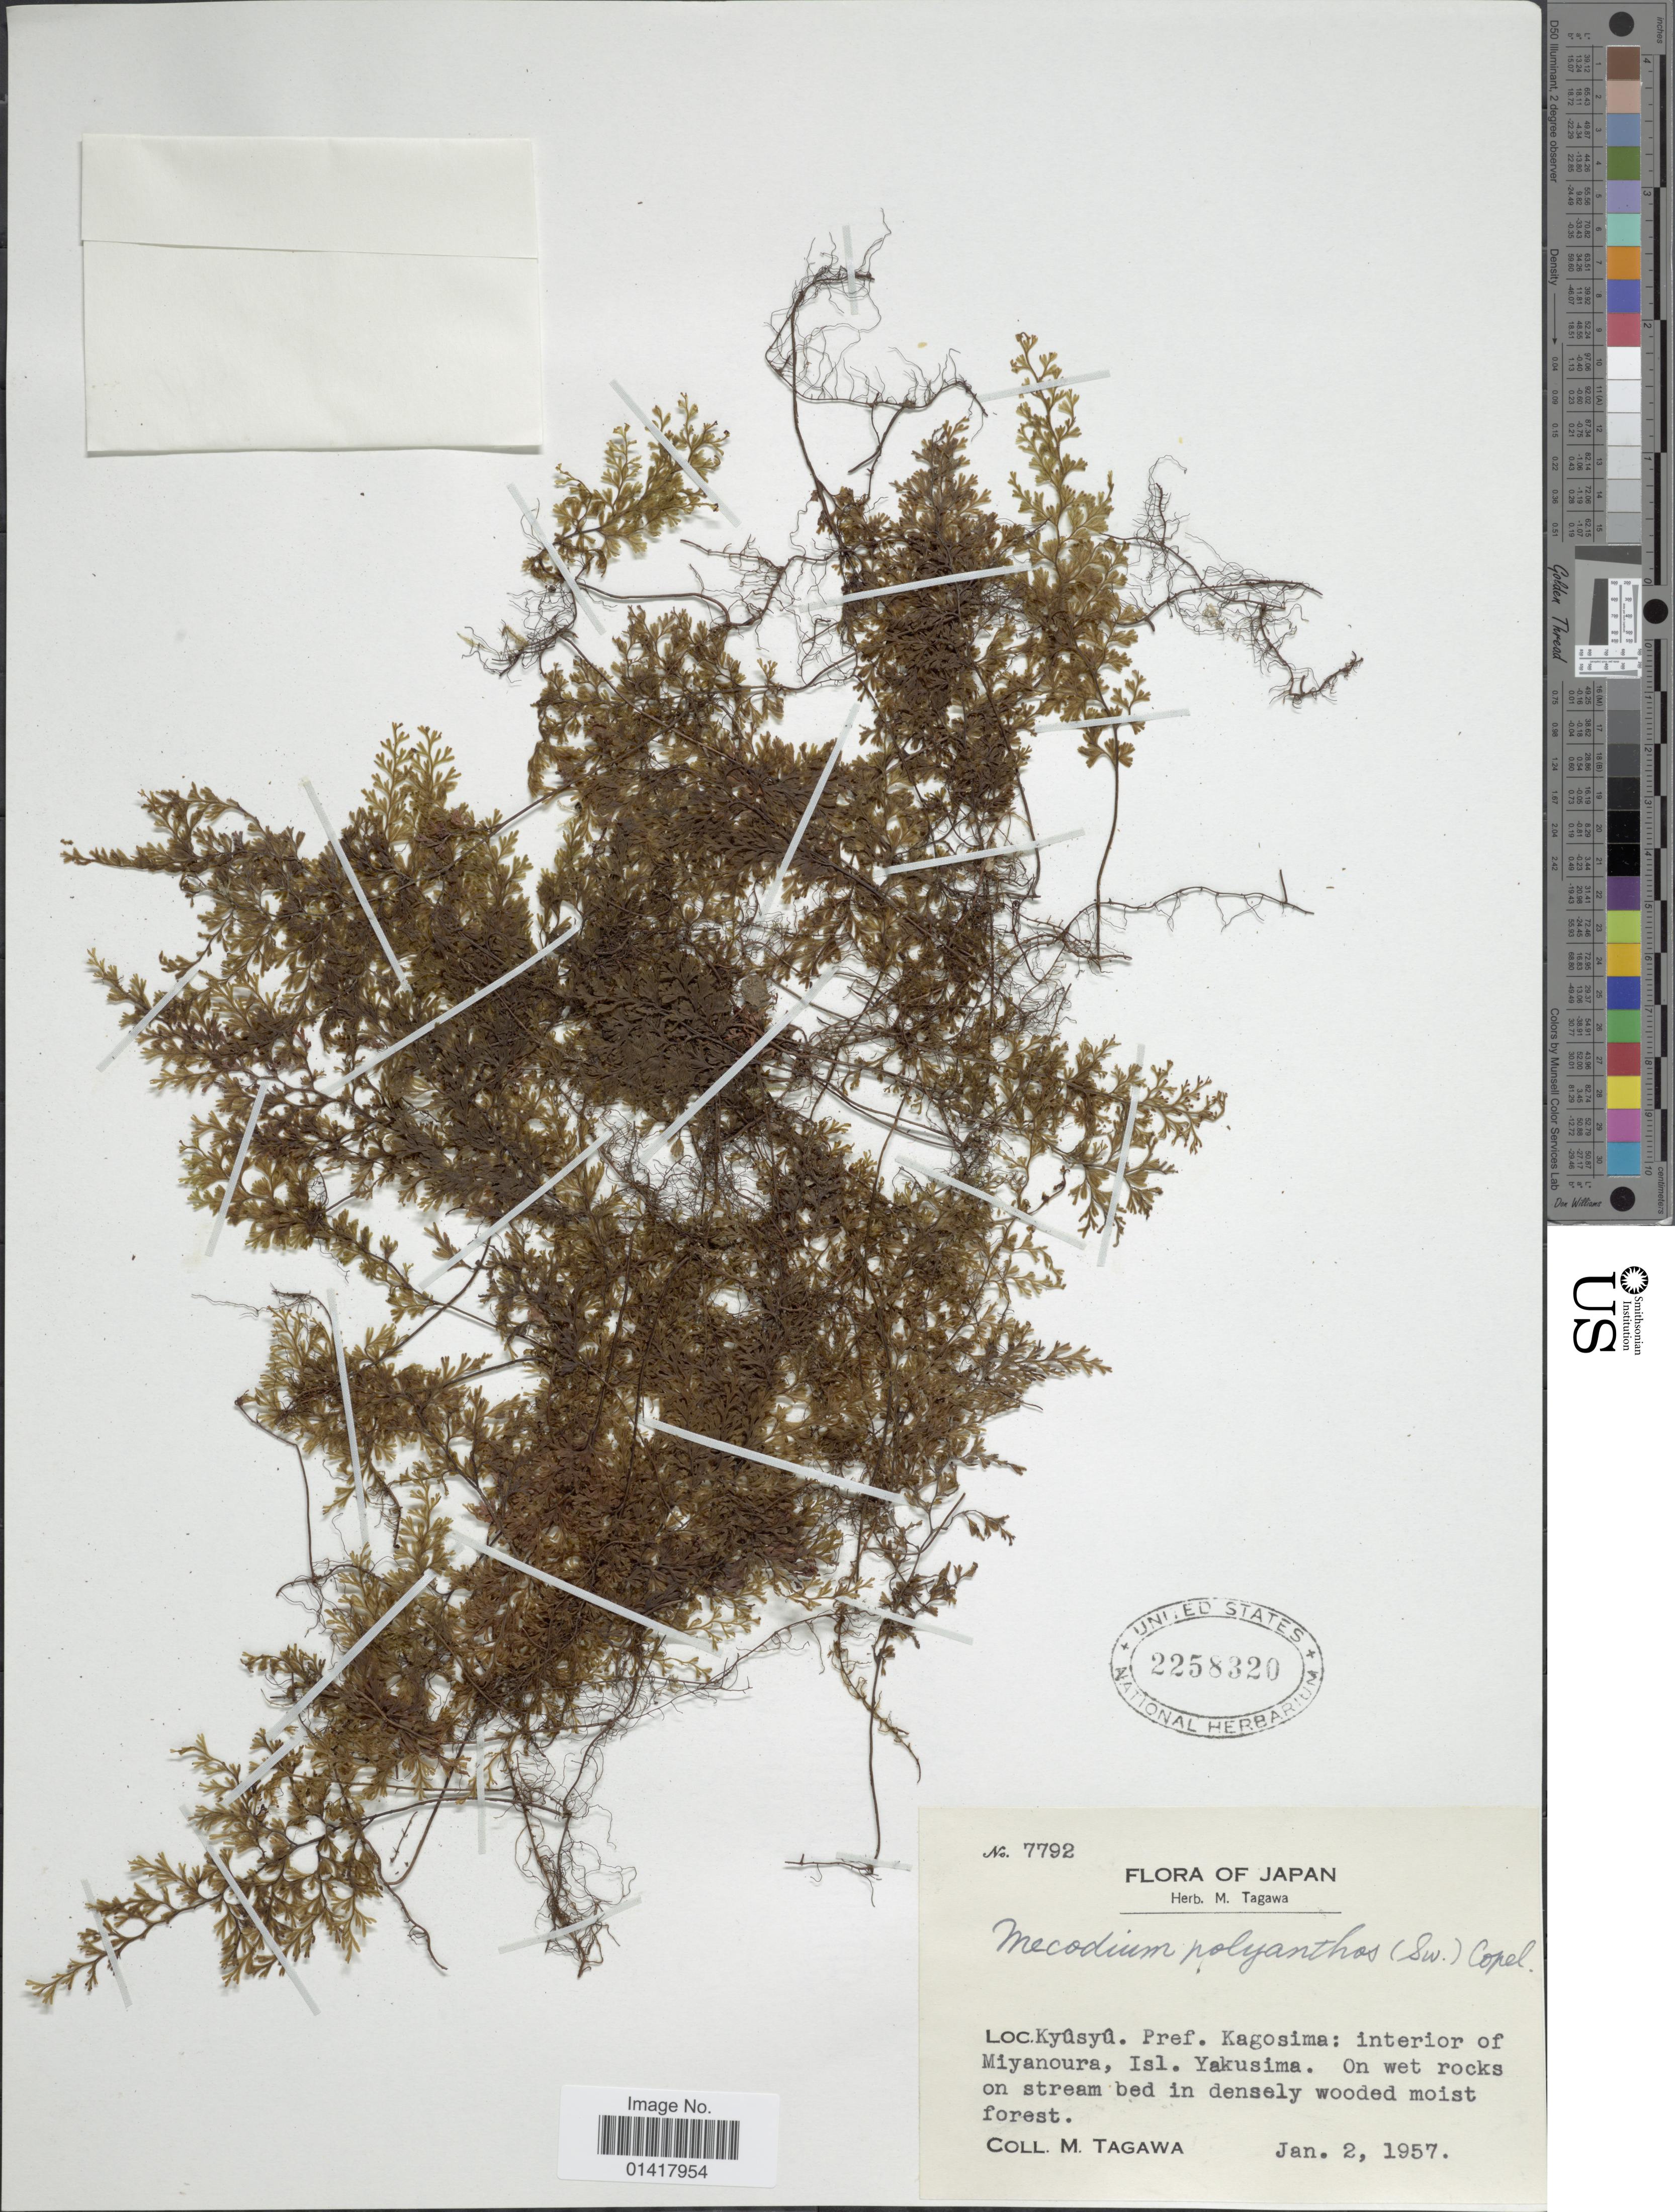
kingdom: Plantae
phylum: Tracheophyta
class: Polypodiopsida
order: Hymenophyllales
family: Hymenophyllaceae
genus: Hymenophyllum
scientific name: Hymenophyllum polyanthos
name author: (Sw.) Sw.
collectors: M. Tagawa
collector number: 7792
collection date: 1957-01-02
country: Japan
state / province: Kagosima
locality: Kyusyu. Pref. Kagosima: interior of Miyanoura, Isl, Yakusima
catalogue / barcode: US 2258320